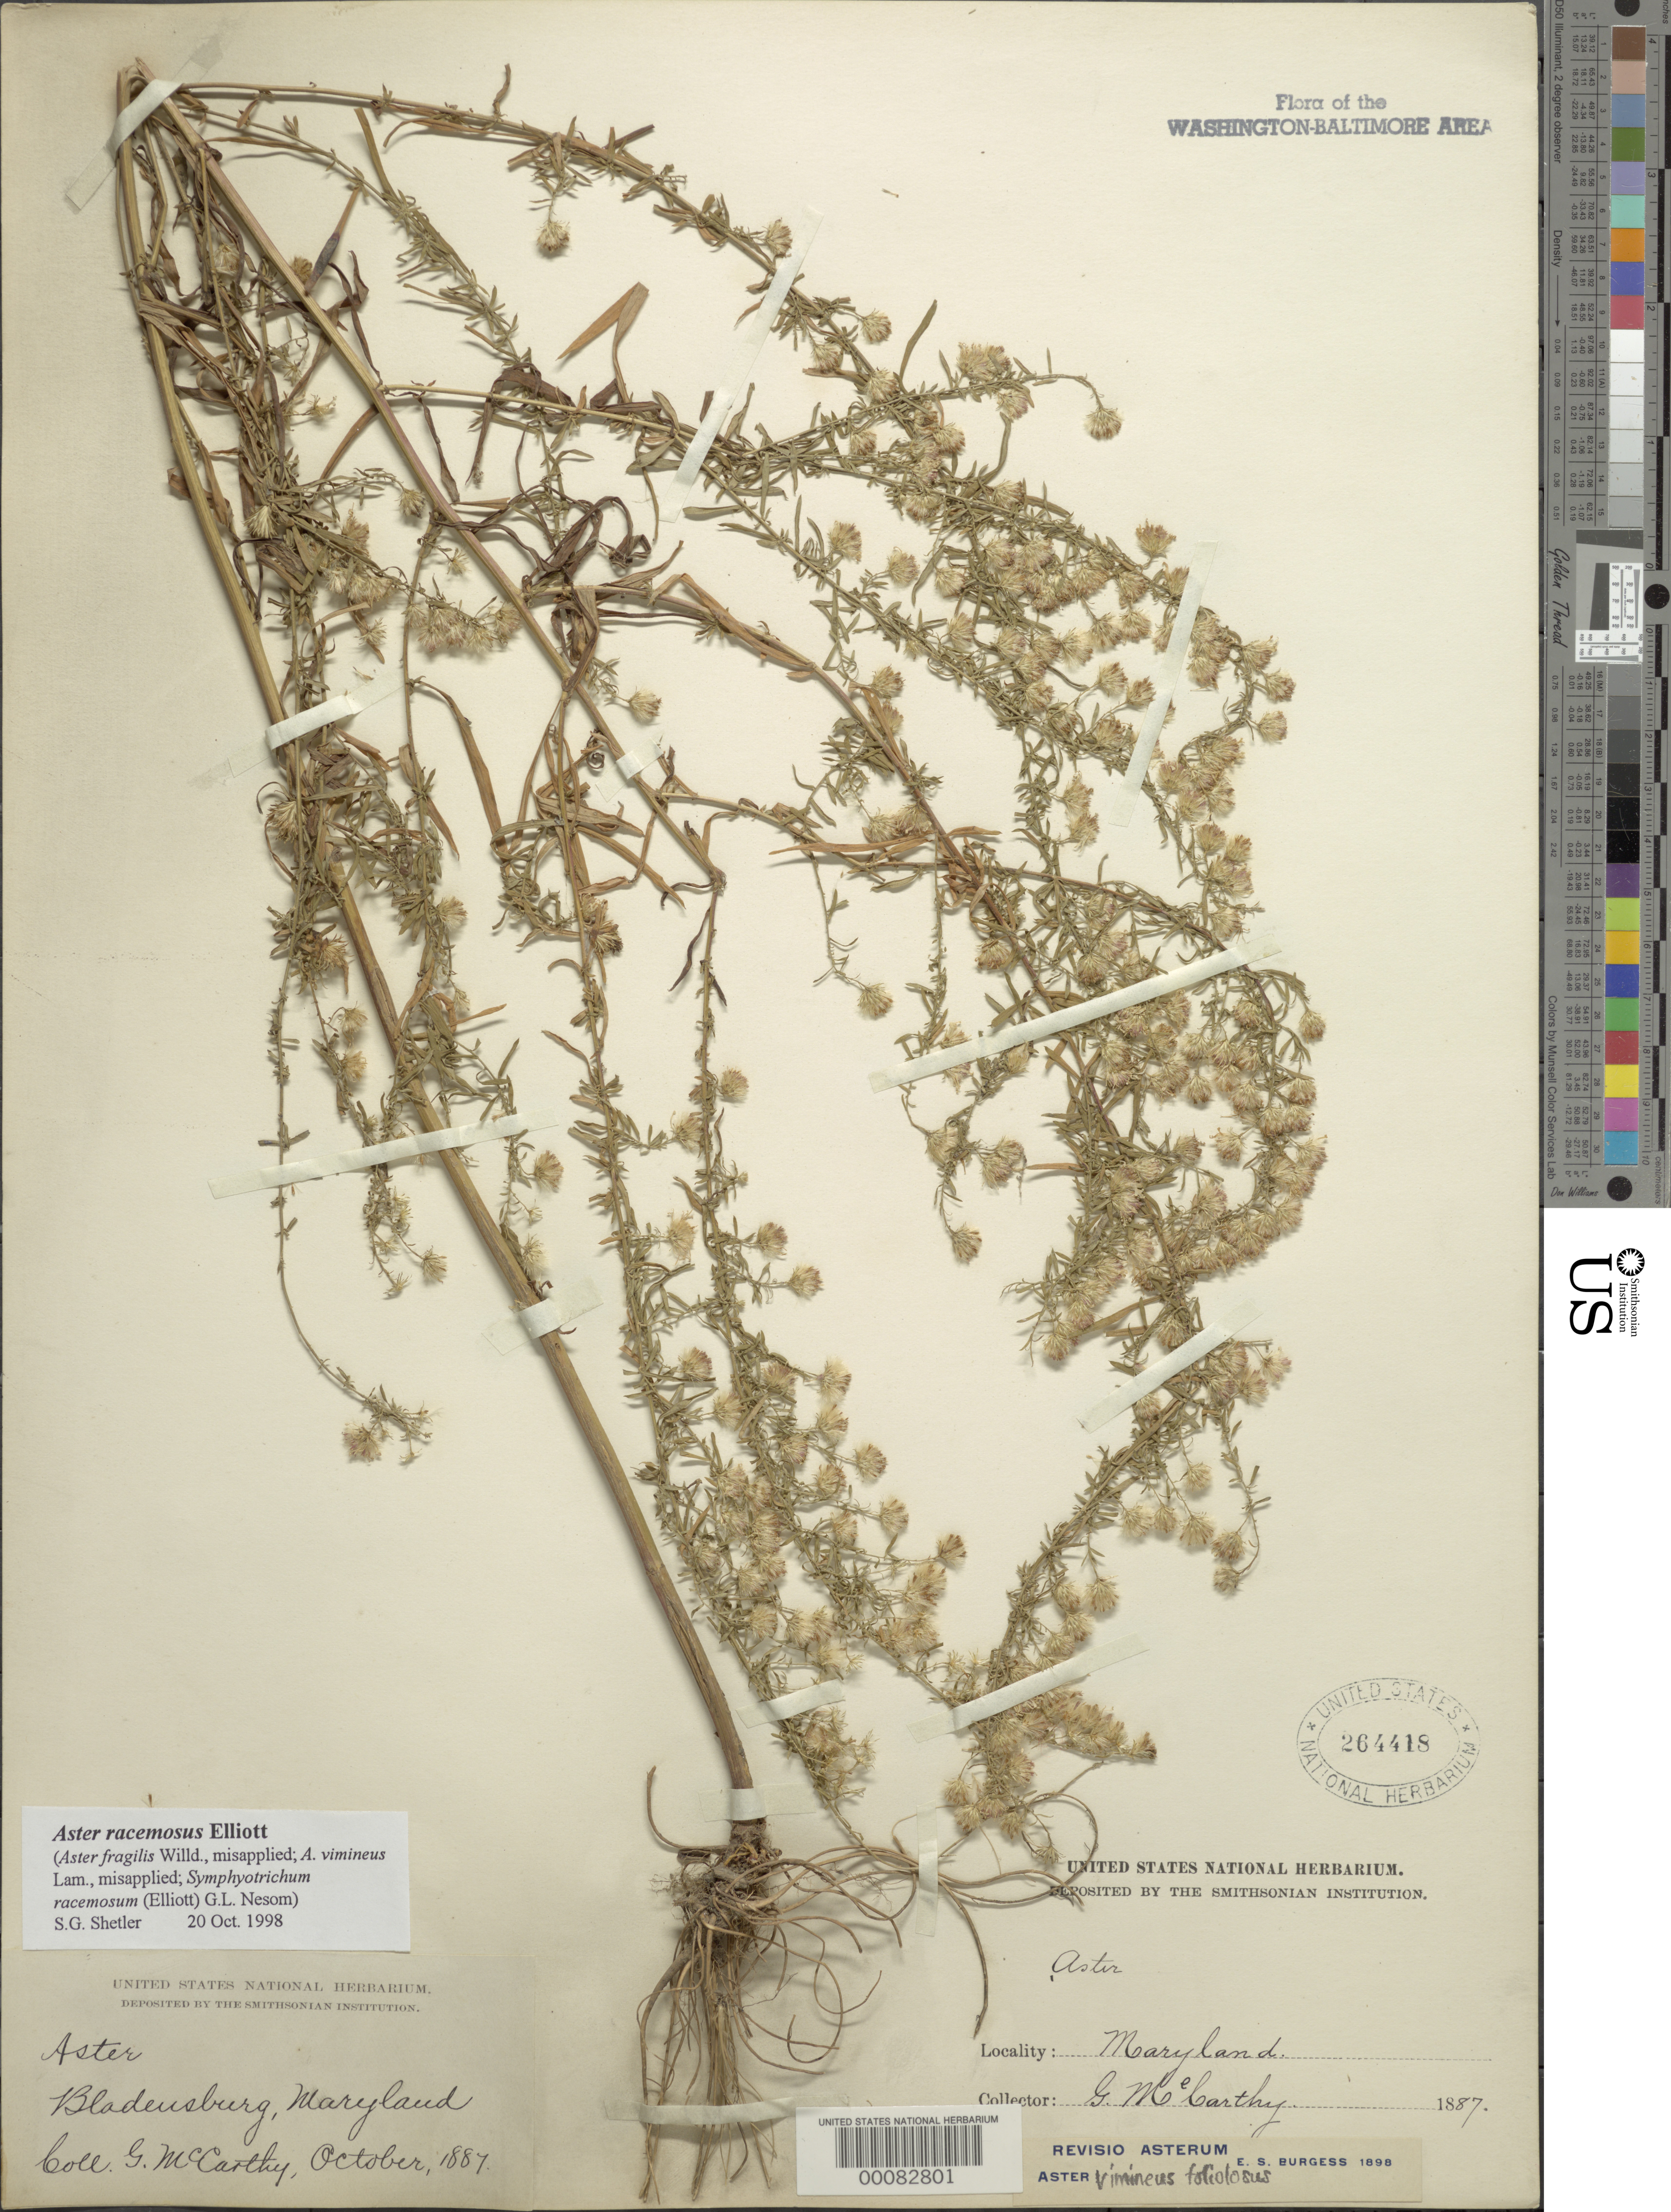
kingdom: Plantae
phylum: Tracheophyta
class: Magnoliopsida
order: Asterales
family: Asteraceae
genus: Symphyotrichum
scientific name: Symphyotrichum racemosum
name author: (Elliott) G.L. Nesom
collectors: G. McCarthy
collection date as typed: Oct 1887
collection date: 1887-10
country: United States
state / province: Maryland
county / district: Prince George's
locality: Bladensburg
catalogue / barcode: US 264418